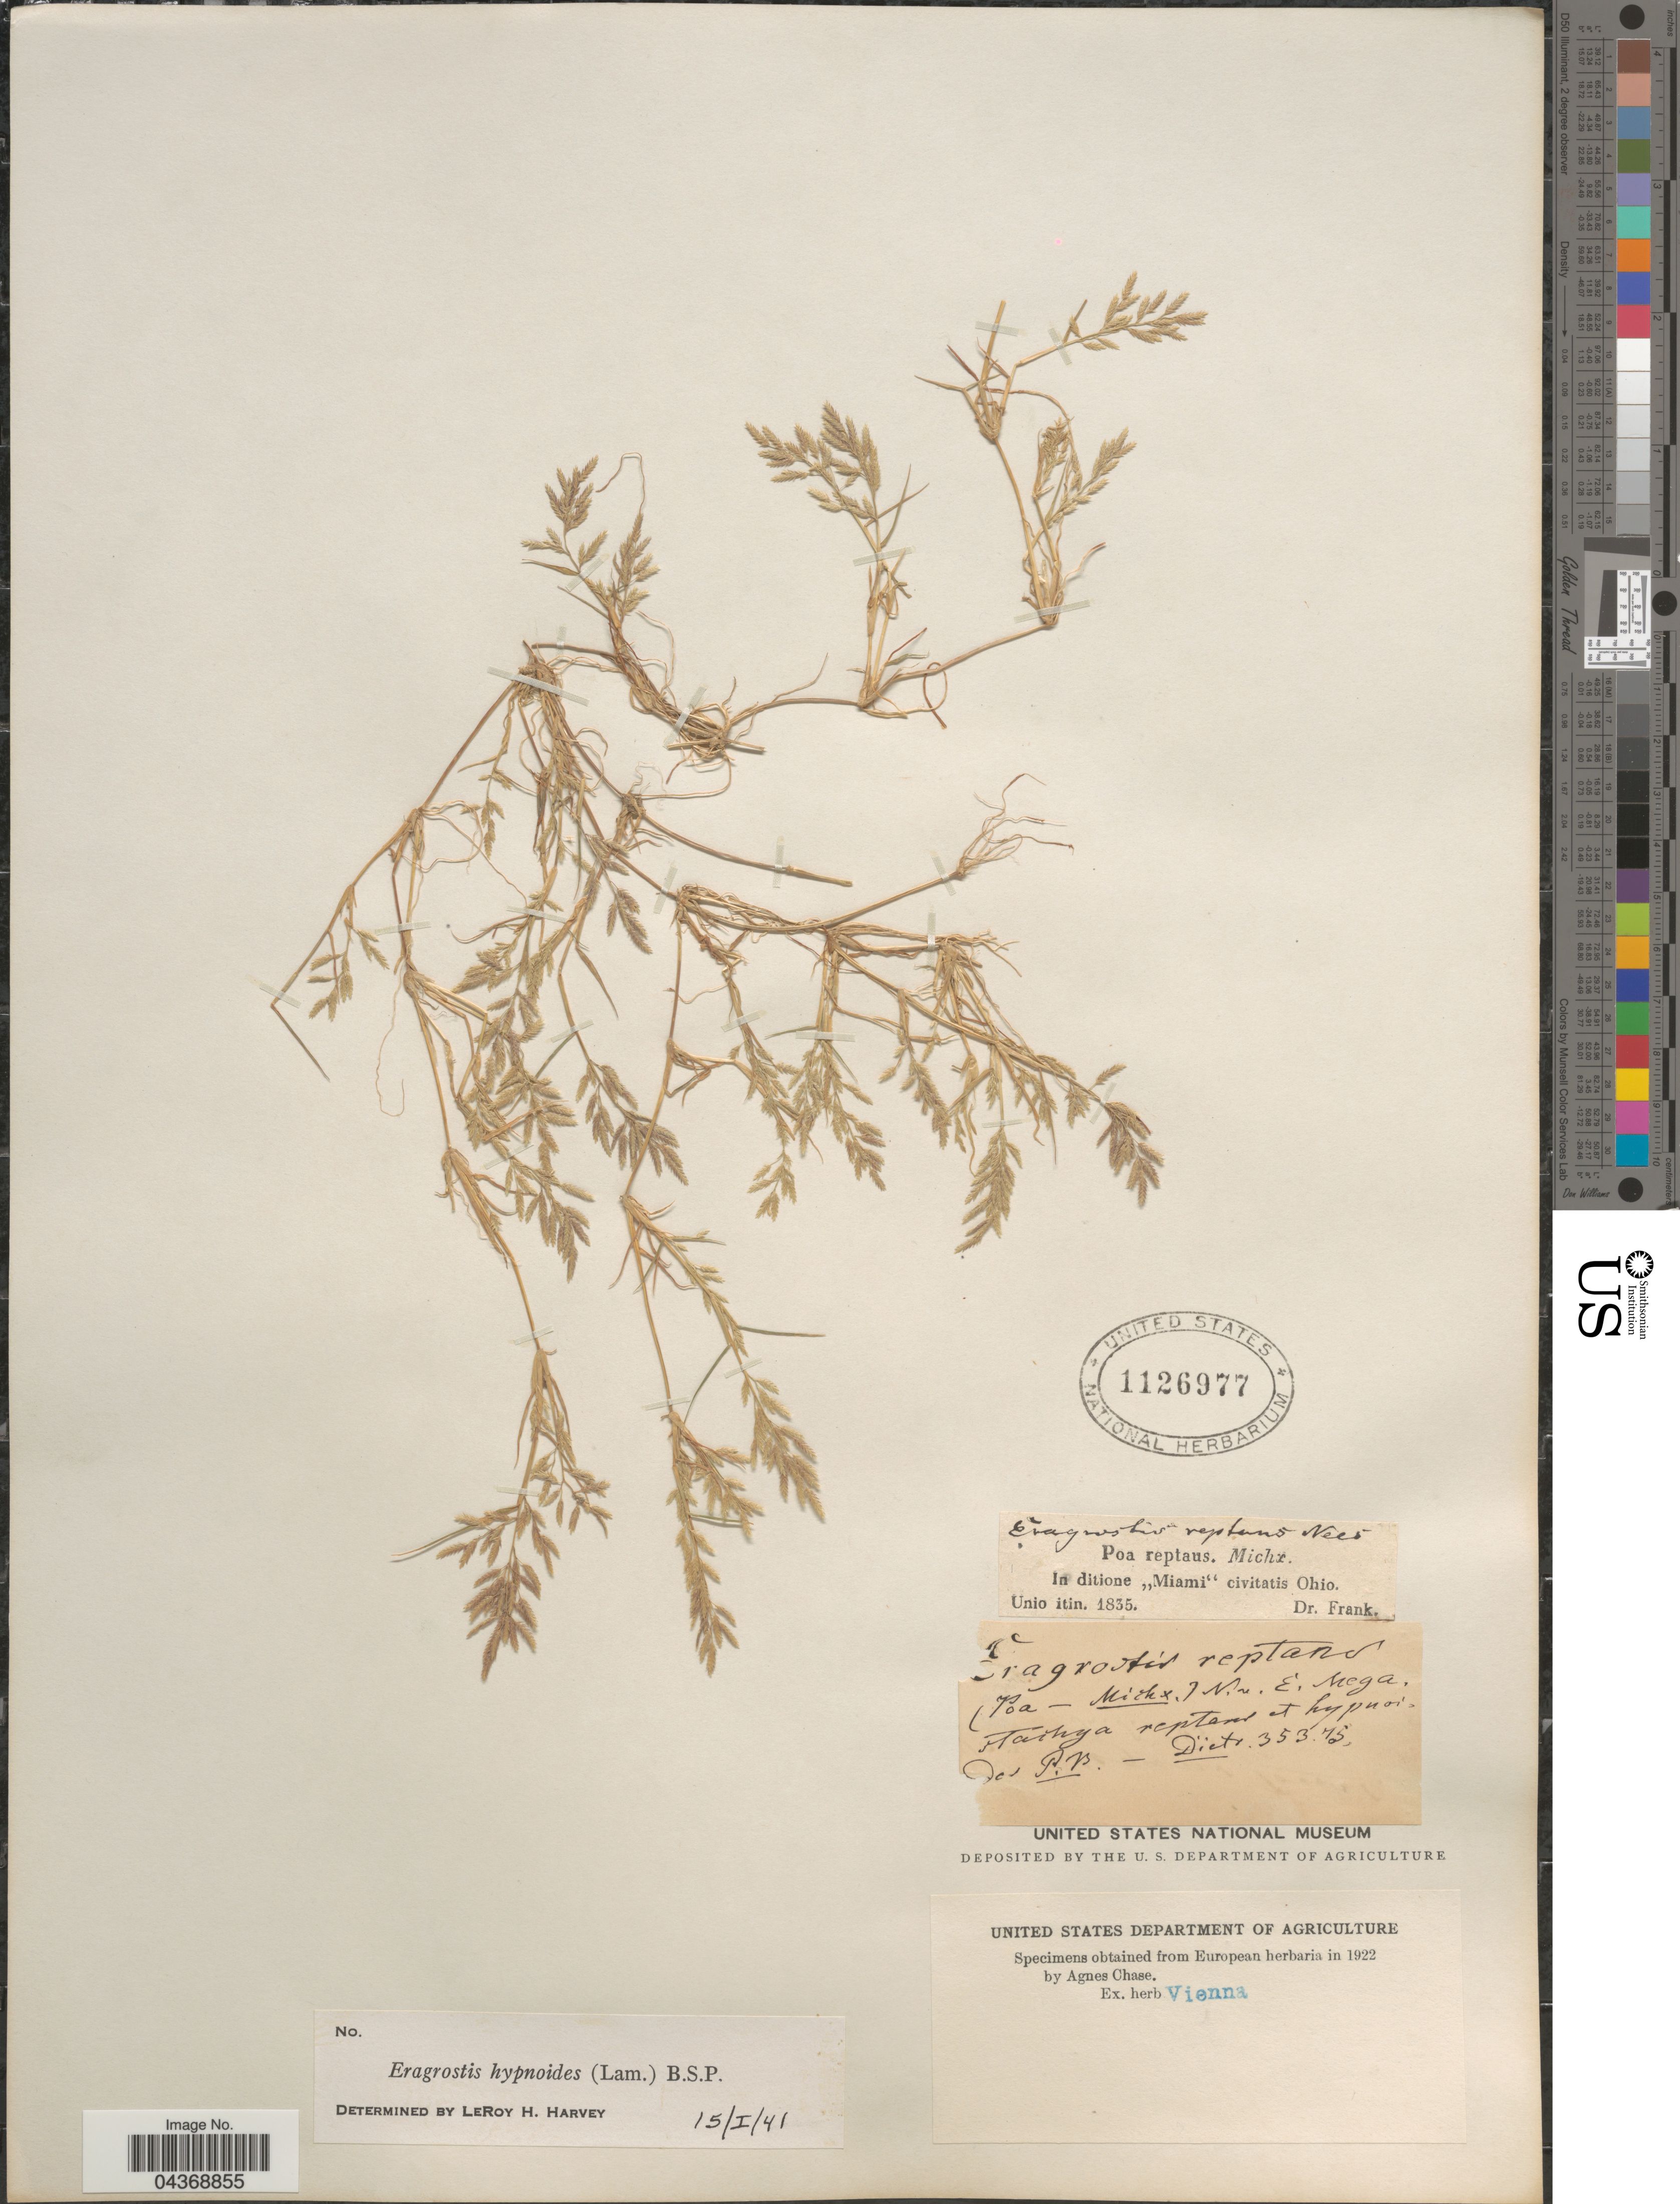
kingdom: Plantae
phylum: Tracheophyta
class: Liliopsida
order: Poales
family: Poaceae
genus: Eragrostis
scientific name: Eragrostis hypnoides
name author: (Lam.) Britton, Stearns & Poggenb.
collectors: D. Frank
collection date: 1835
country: United States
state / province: Ohio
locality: In ditione "Miami" civitatis Ohio.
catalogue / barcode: US 1126977